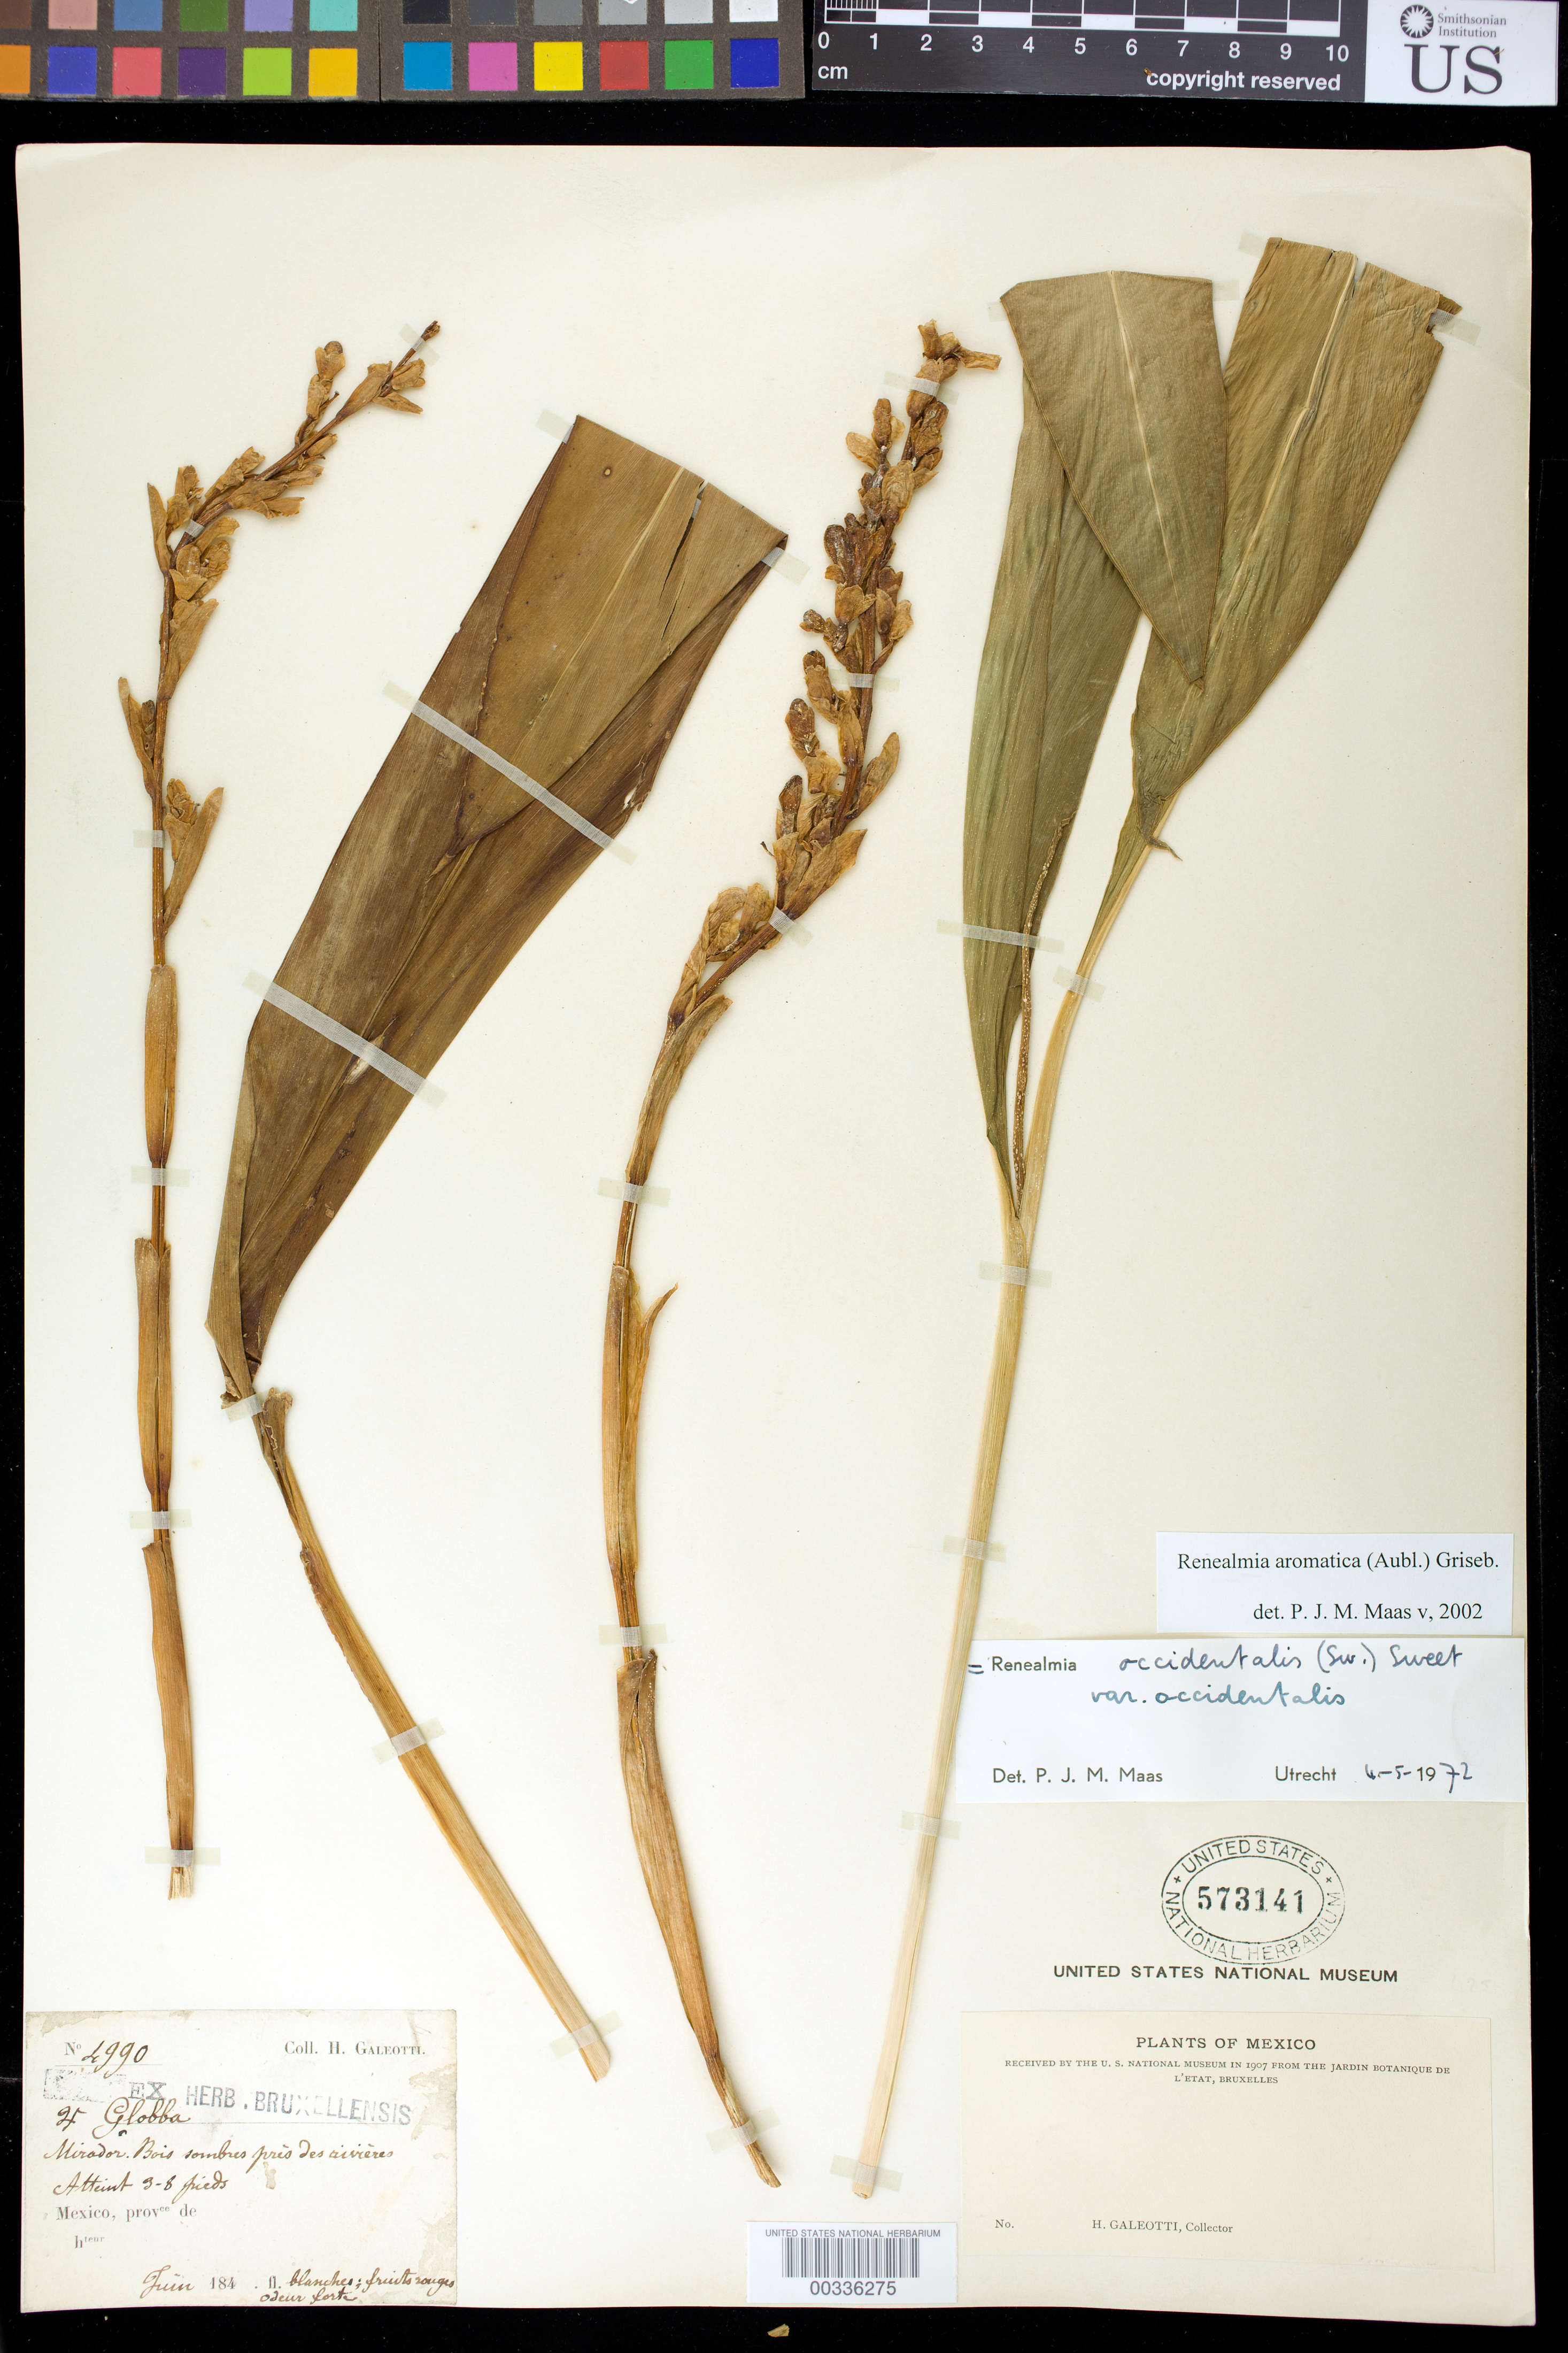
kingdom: Plantae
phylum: Tracheophyta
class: Liliopsida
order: Zingiberales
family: Zingiberaceae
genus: Renealmia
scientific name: Renealmia aromatica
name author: (Aubl.) Griseb.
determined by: Maas, Paul J. M.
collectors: H. G. Galeotti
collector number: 4990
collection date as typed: Jun 184-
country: Mexico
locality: Mirador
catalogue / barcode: US 573141